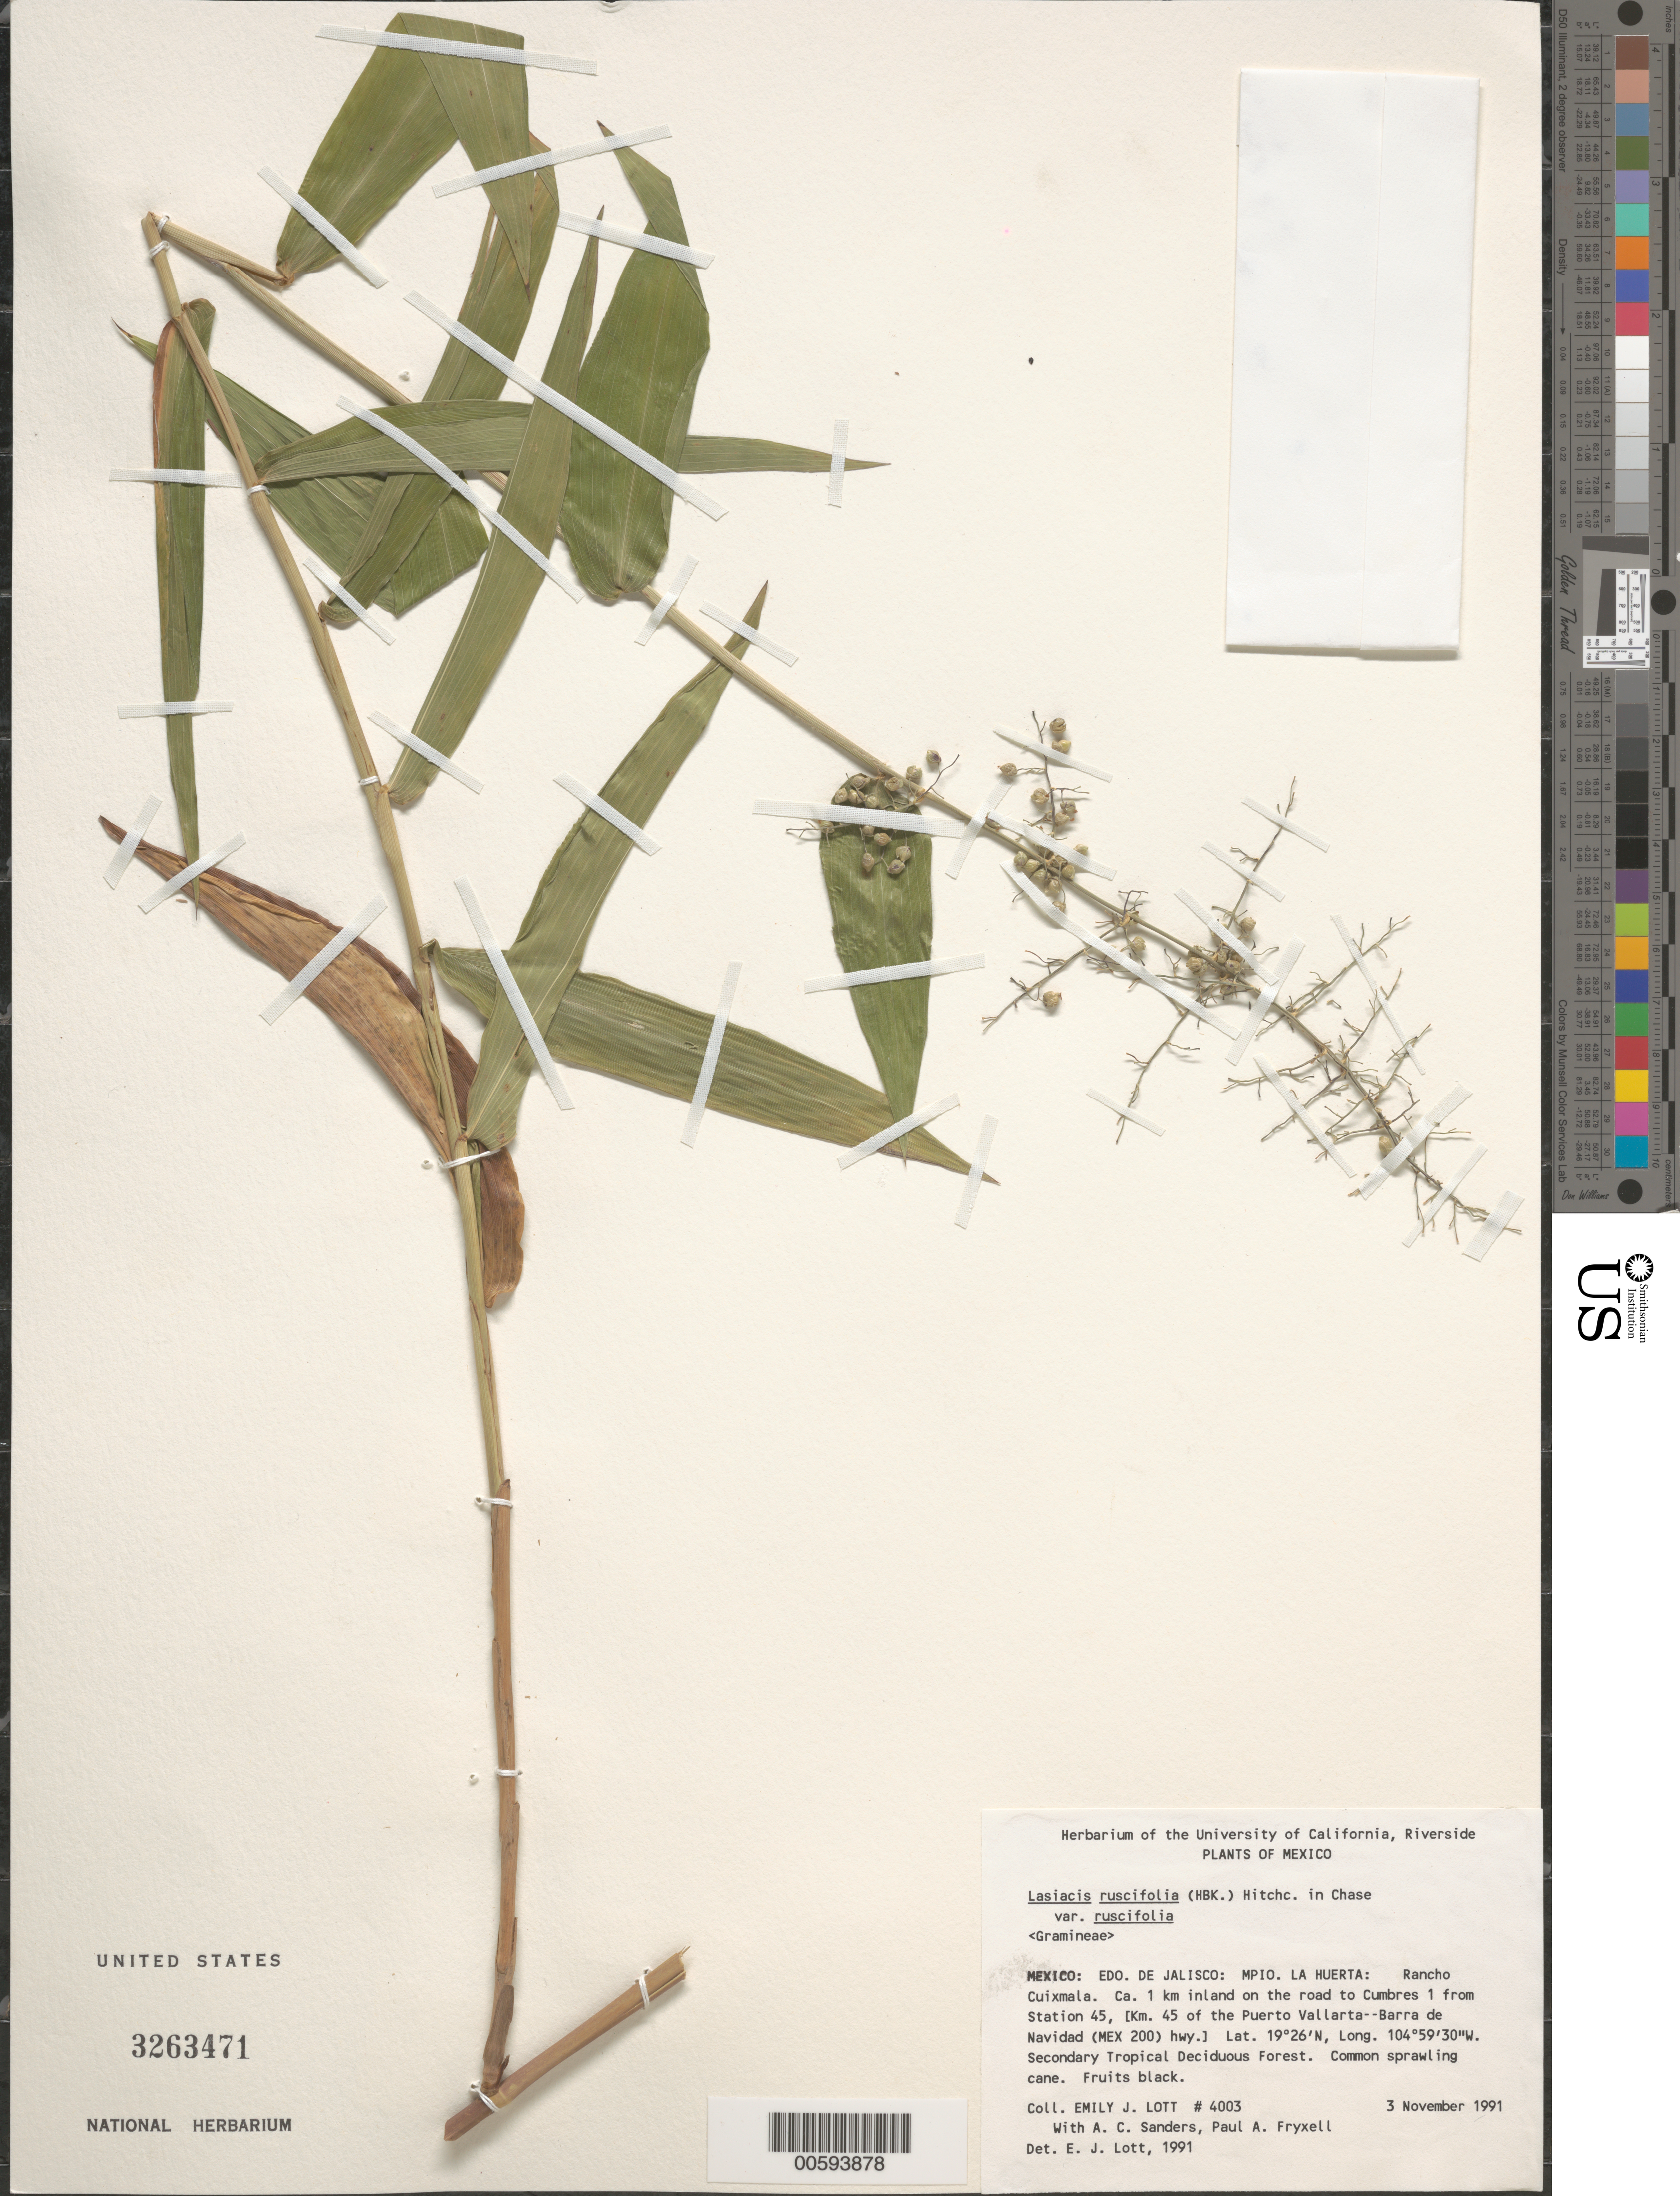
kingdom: Plantae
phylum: Tracheophyta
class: Liliopsida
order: Poales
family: Poaceae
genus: Lasiacis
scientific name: Lasiacis ruscifolia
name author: (Kunth) Hitchc.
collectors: E. J. Lott, A. Sanders & P. A. Fryxell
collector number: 4003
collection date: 1991-11-03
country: Mexico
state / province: Jalisco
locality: Mpio. La Huerta: Rancho Cuixmala. Ca. 1 km inland on the road to Cumbres 1 from Station 45, [Km. 45 of the Puerto Vallarta--Barra de Navidad (MEX 200) hwy.].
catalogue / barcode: US 3263471